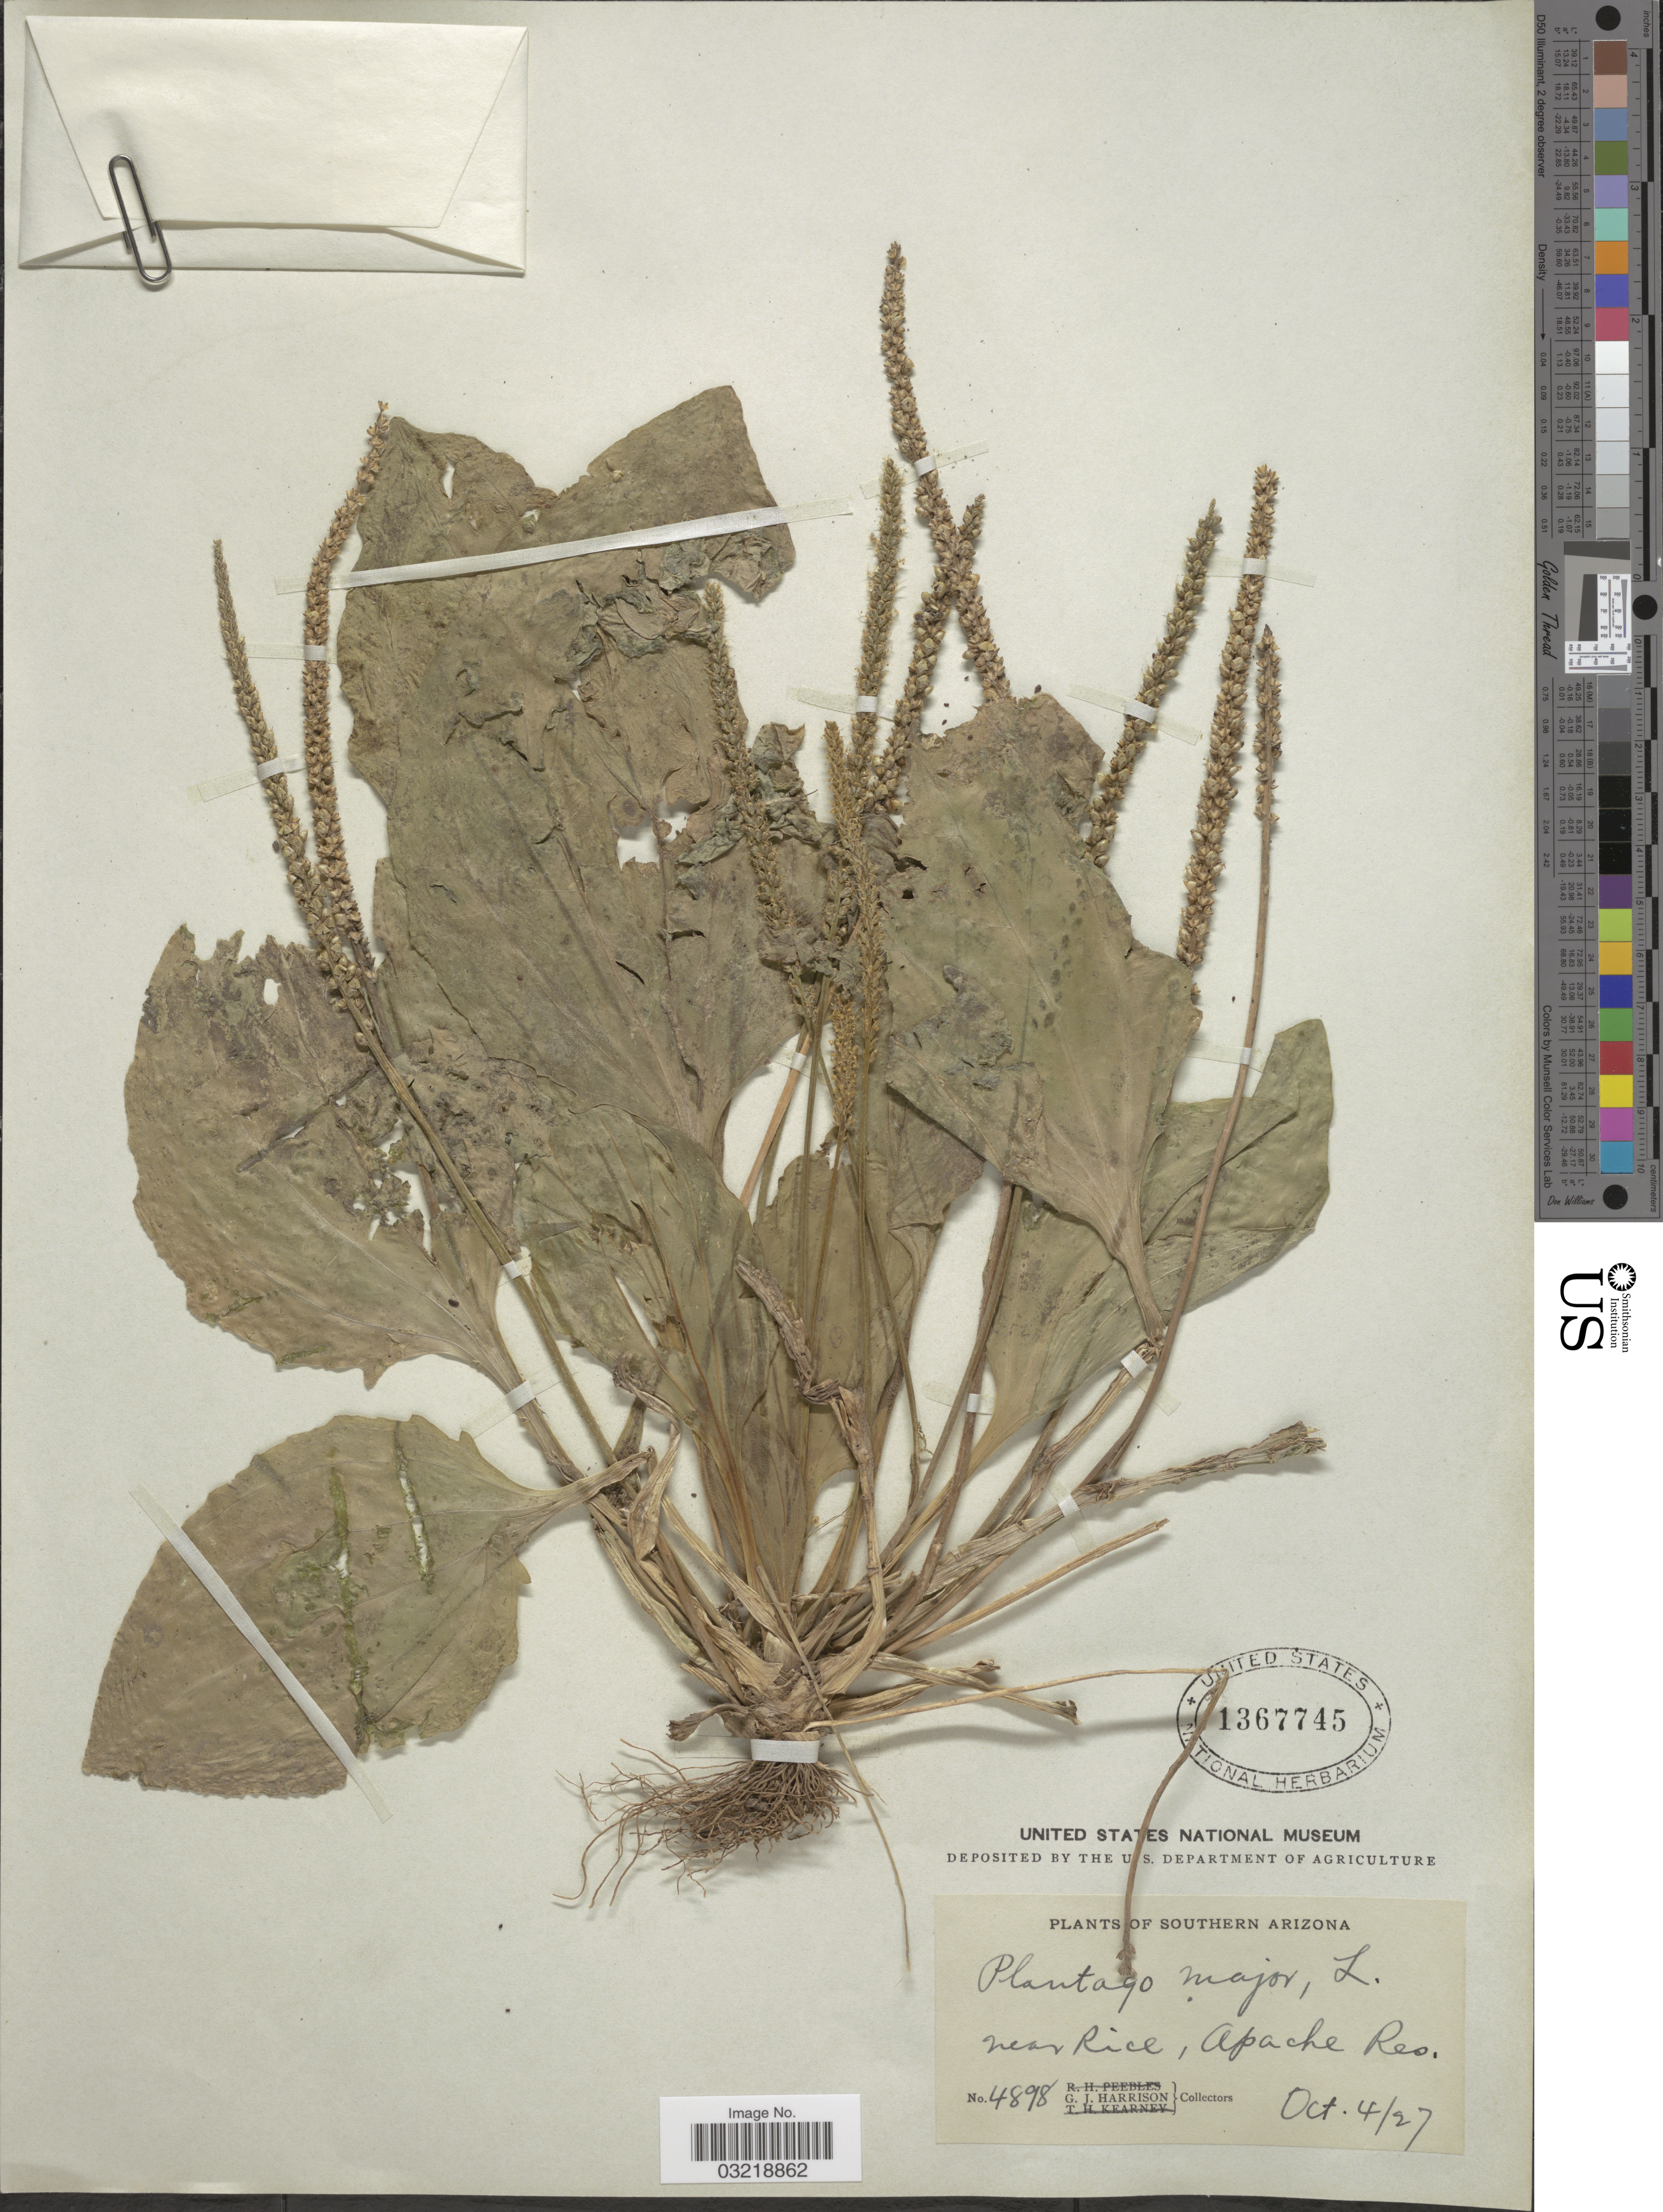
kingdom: Plantae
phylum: Tracheophyta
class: Magnoliopsida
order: Lamiales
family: Plantaginaceae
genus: Plantago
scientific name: Plantago major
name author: L.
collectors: G. J. Harrison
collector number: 4898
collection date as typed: Transcribed d/m/y: 4/10/27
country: United States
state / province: Arizona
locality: Southern Arizona. Near Rice, Apache Res.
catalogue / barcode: US 1367745